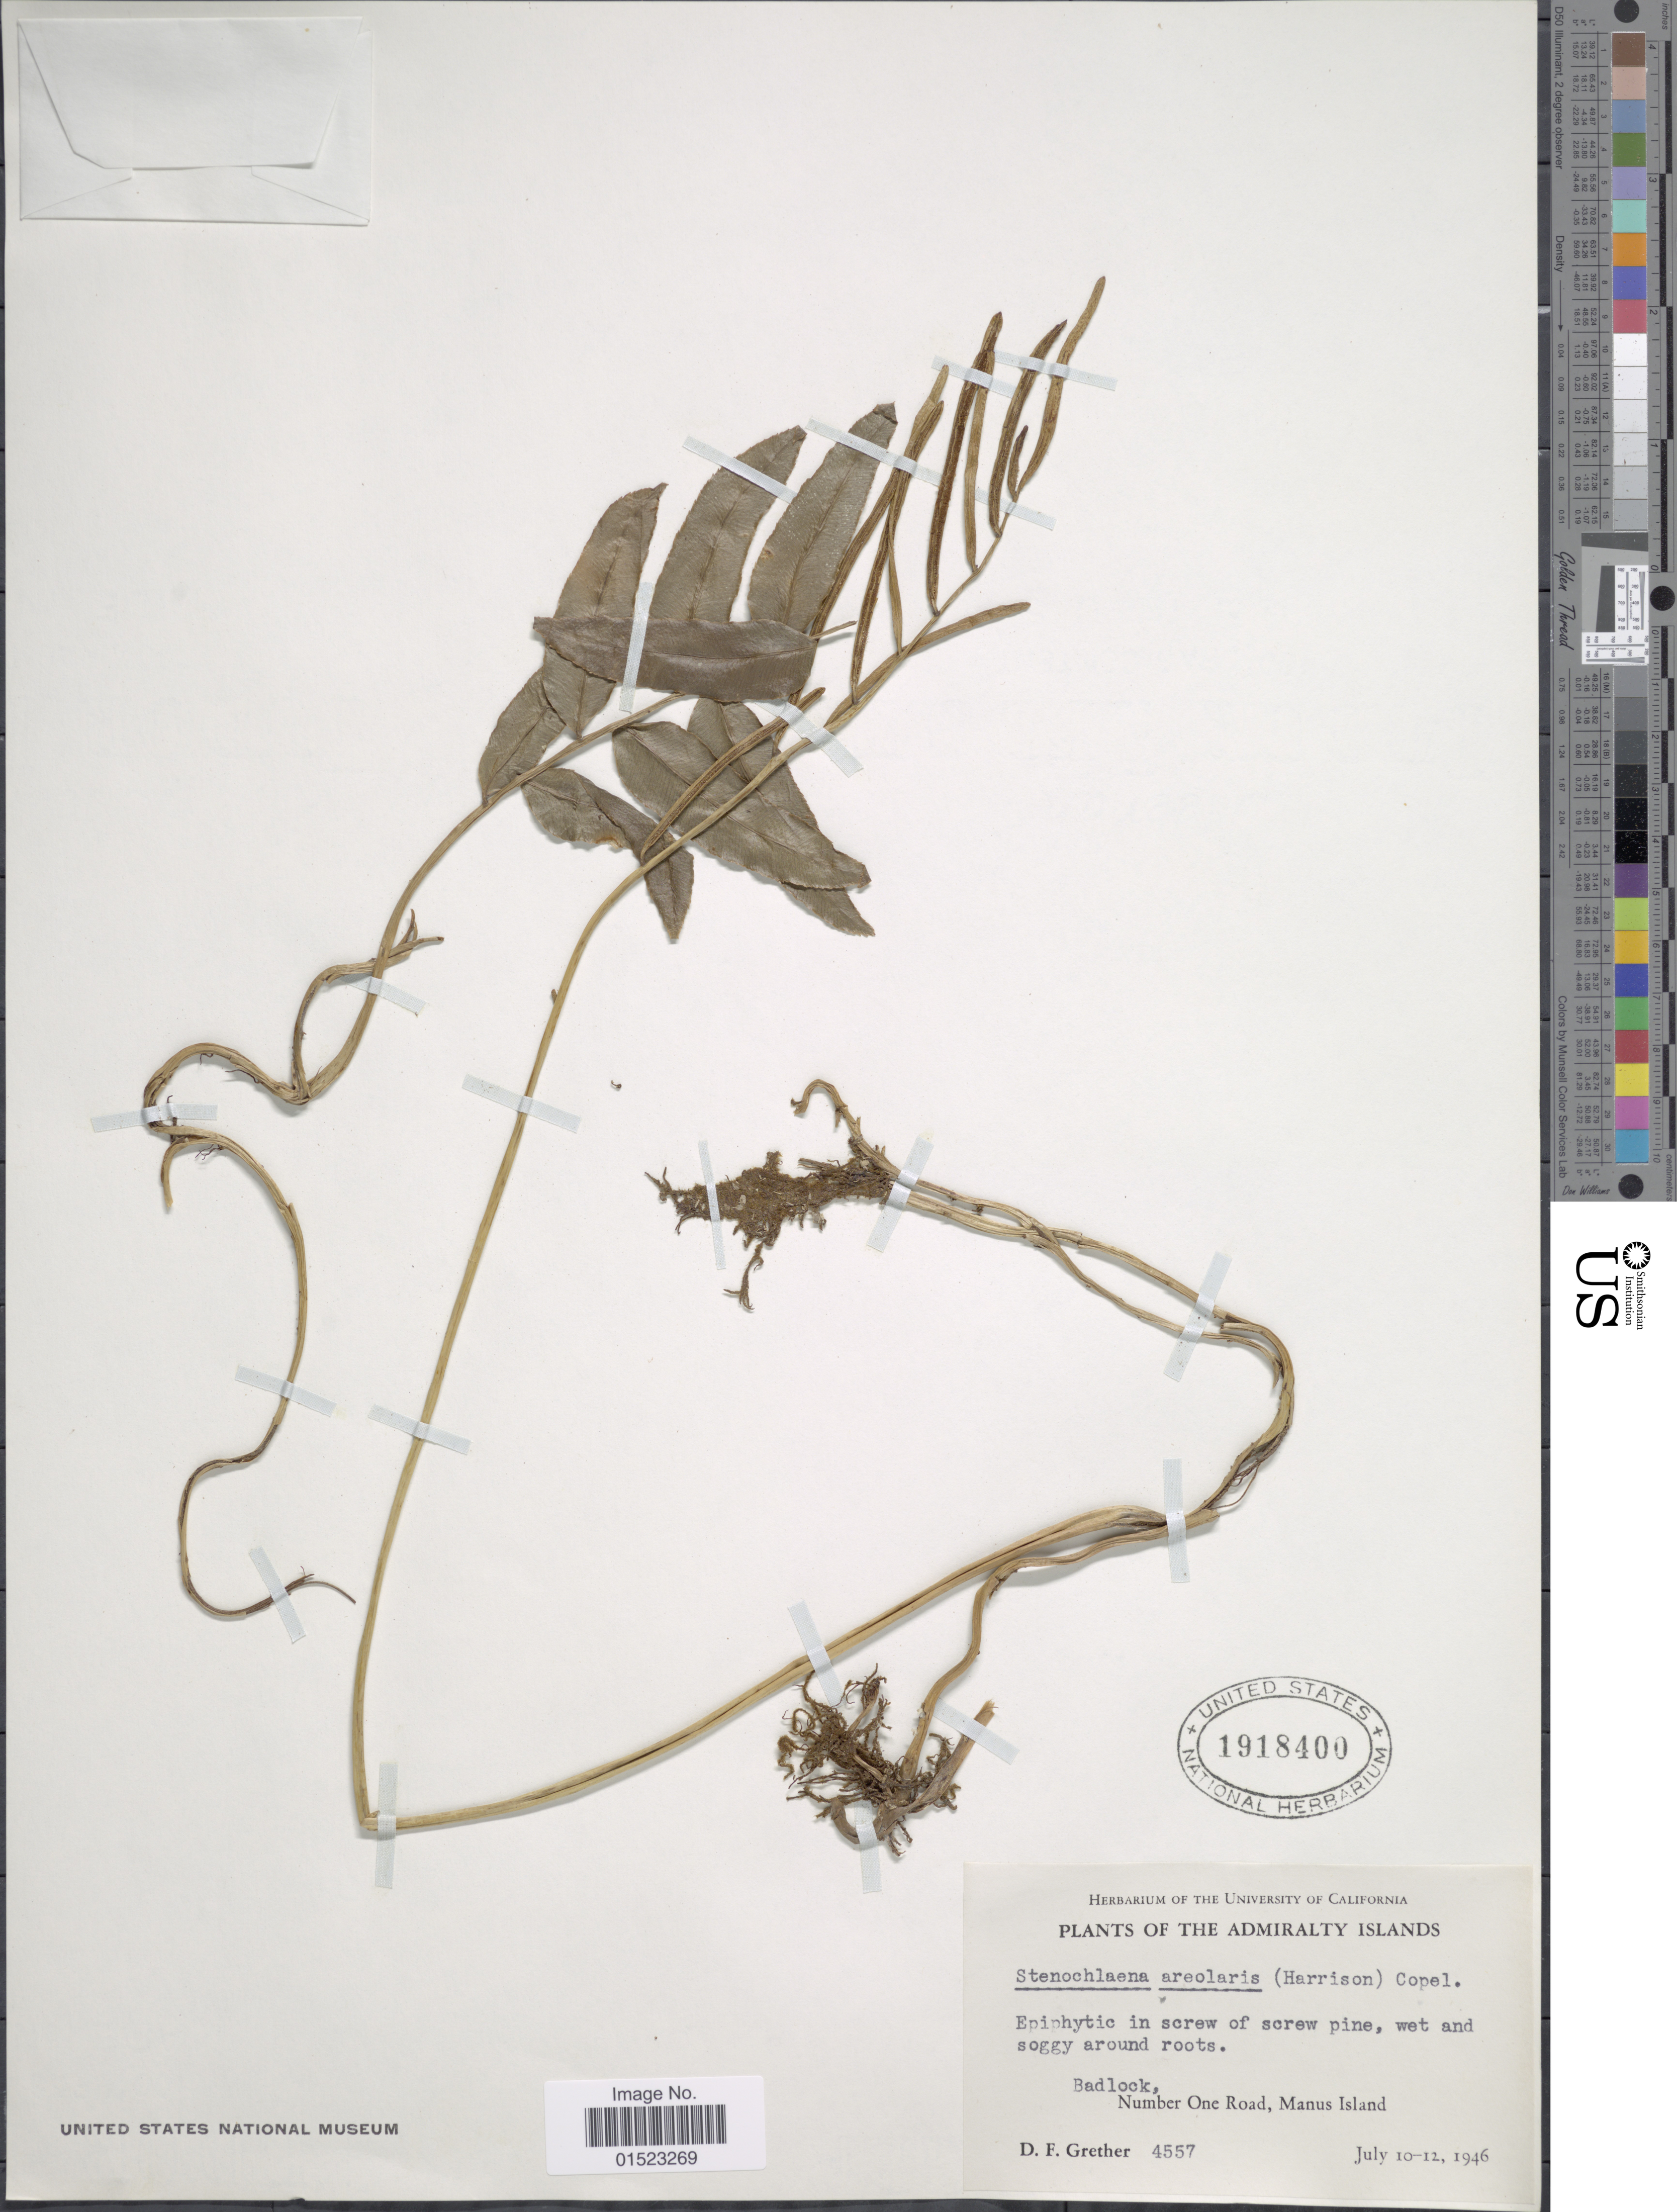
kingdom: Plantae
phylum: Tracheophyta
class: Polypodiopsida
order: Polypodiales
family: Blechnaceae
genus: Stenochlaena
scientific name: Stenochlaena areolaris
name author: (Harr.) Copel.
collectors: D. F. Grether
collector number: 4557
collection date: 1946-07-10/1946-07-12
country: Papua New Guinea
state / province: Manus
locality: The Admiralty Islands, Badlock, Number One Road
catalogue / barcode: US 1918400